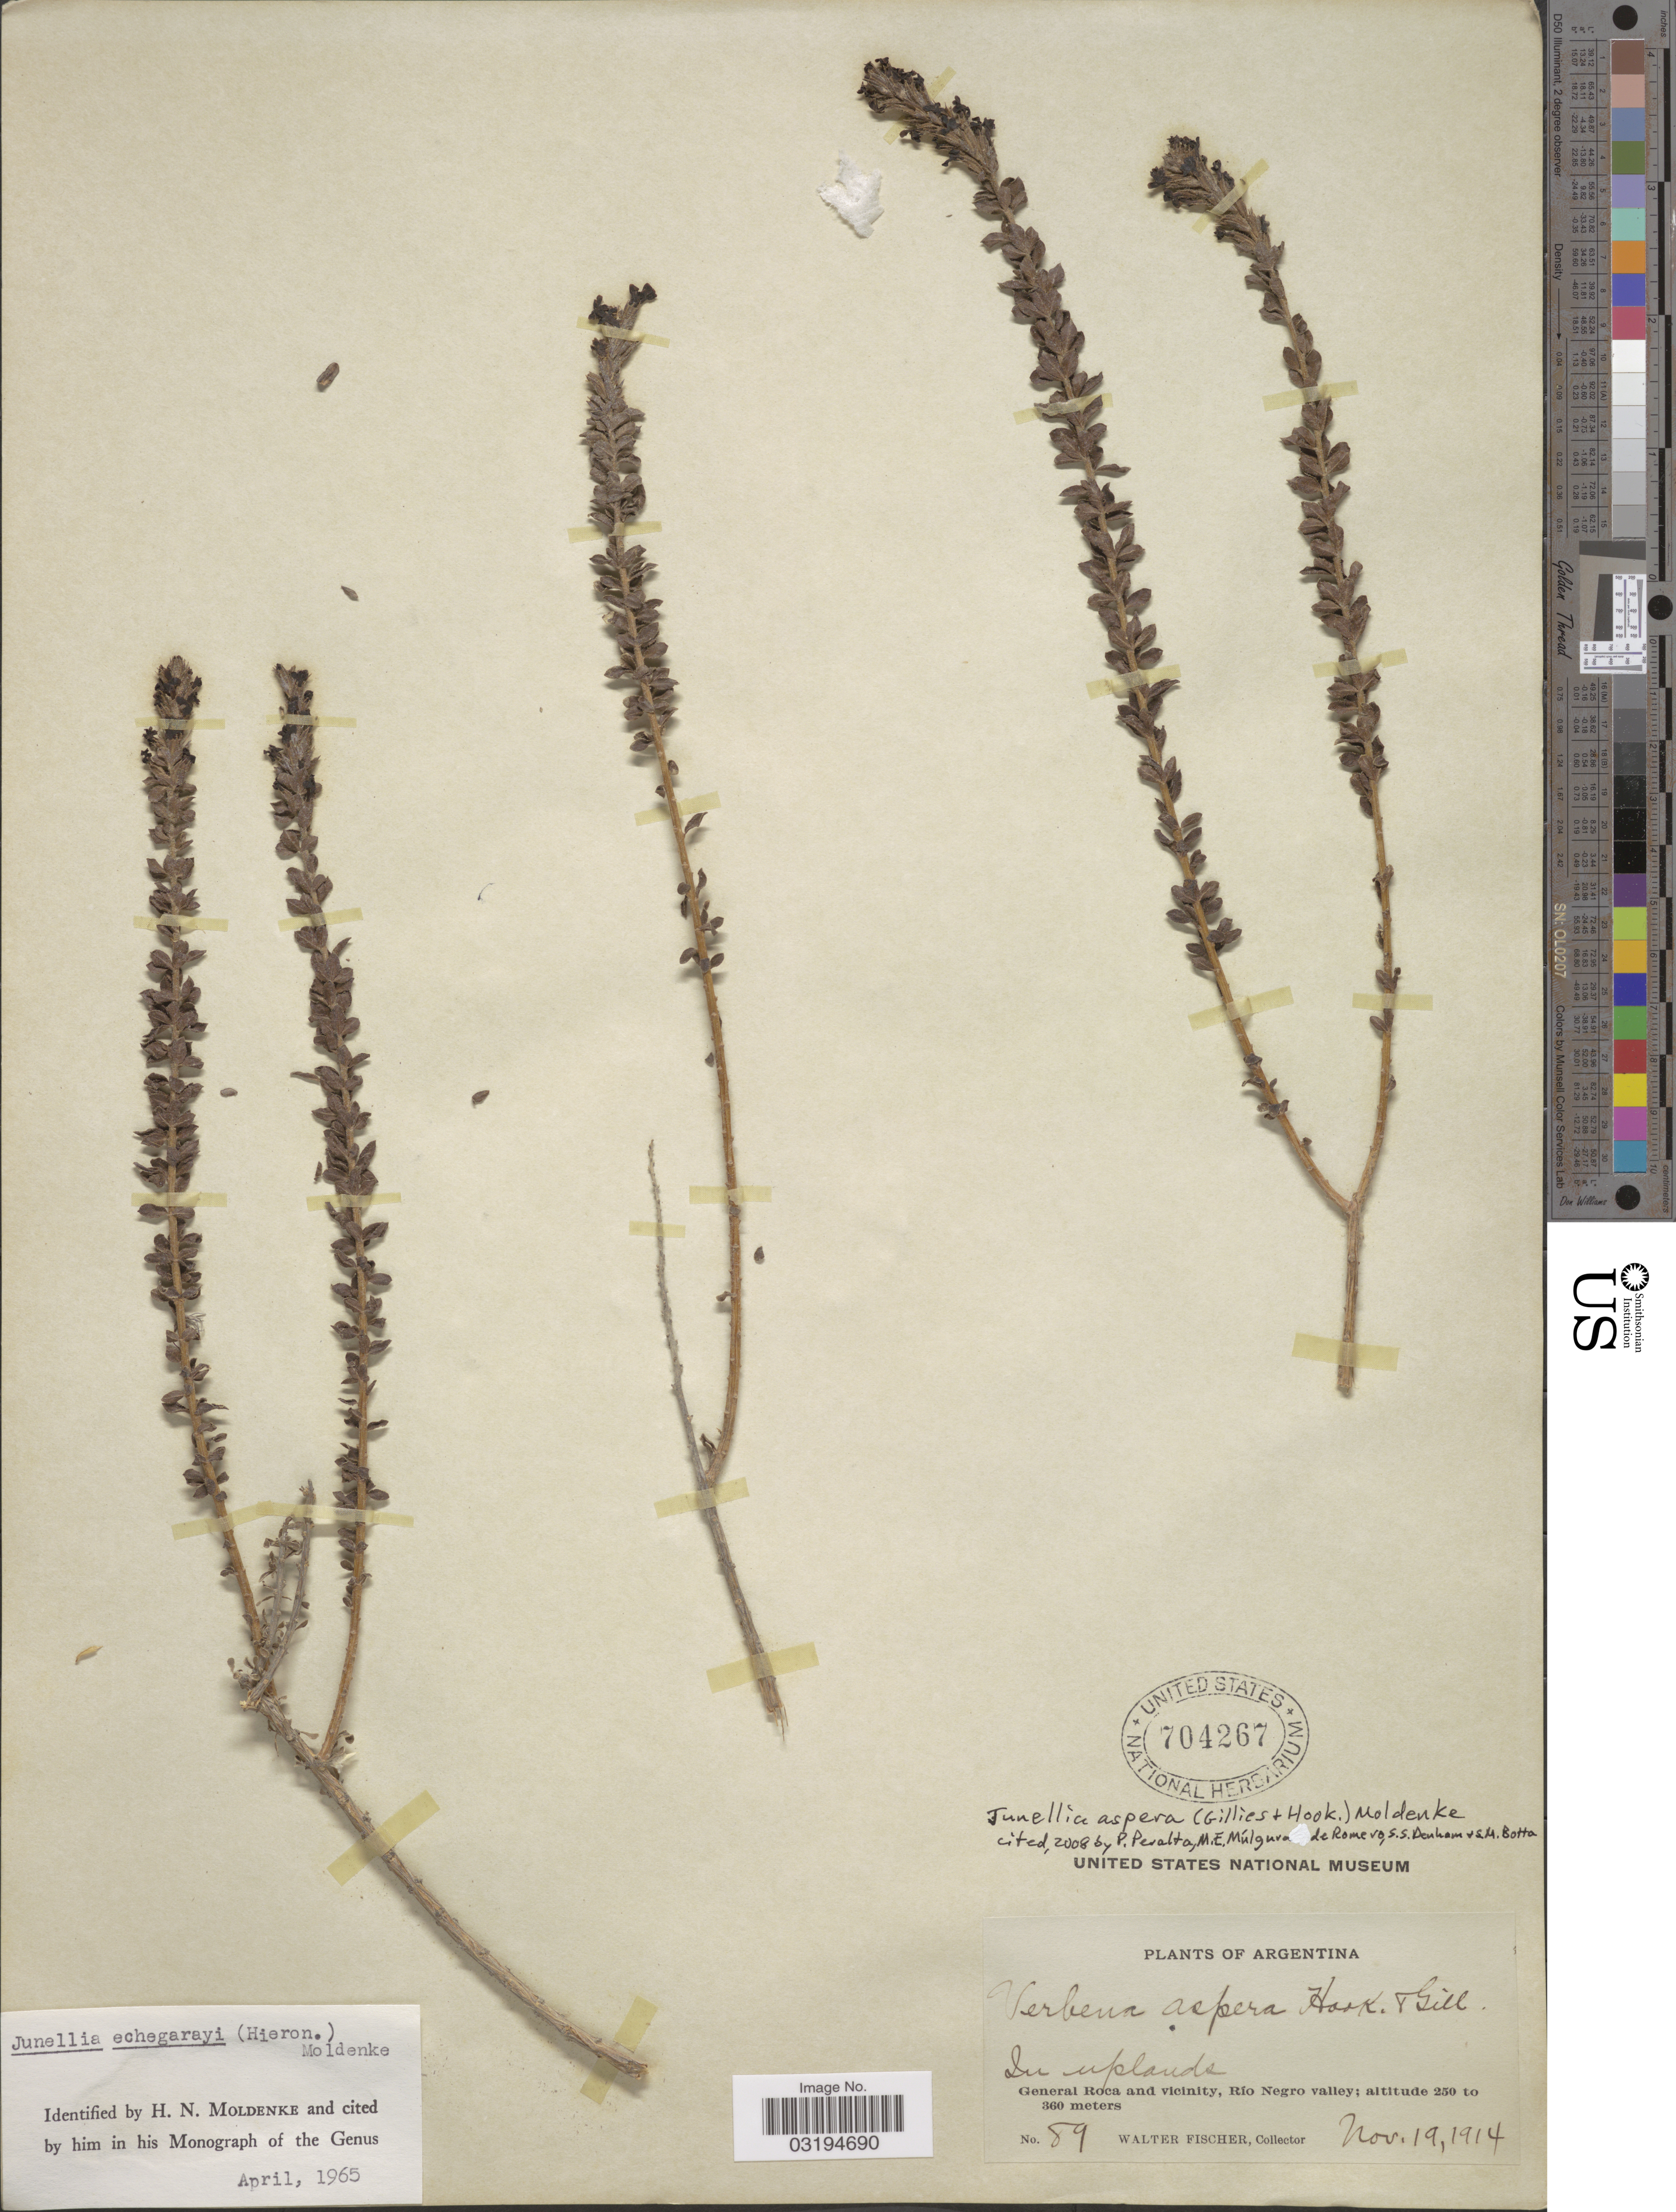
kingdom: Plantae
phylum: Tracheophyta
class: Magnoliopsida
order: Lamiales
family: Verbenaceae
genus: Junellia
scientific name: Junellia aspera var. aspera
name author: (Gillies & Hook.) Moldenke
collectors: W. Fischer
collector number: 89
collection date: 1914-11-19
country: Argentina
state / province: Rio Negro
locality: General Roca and vicinity, Río Negro valley.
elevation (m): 250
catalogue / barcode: US 704267